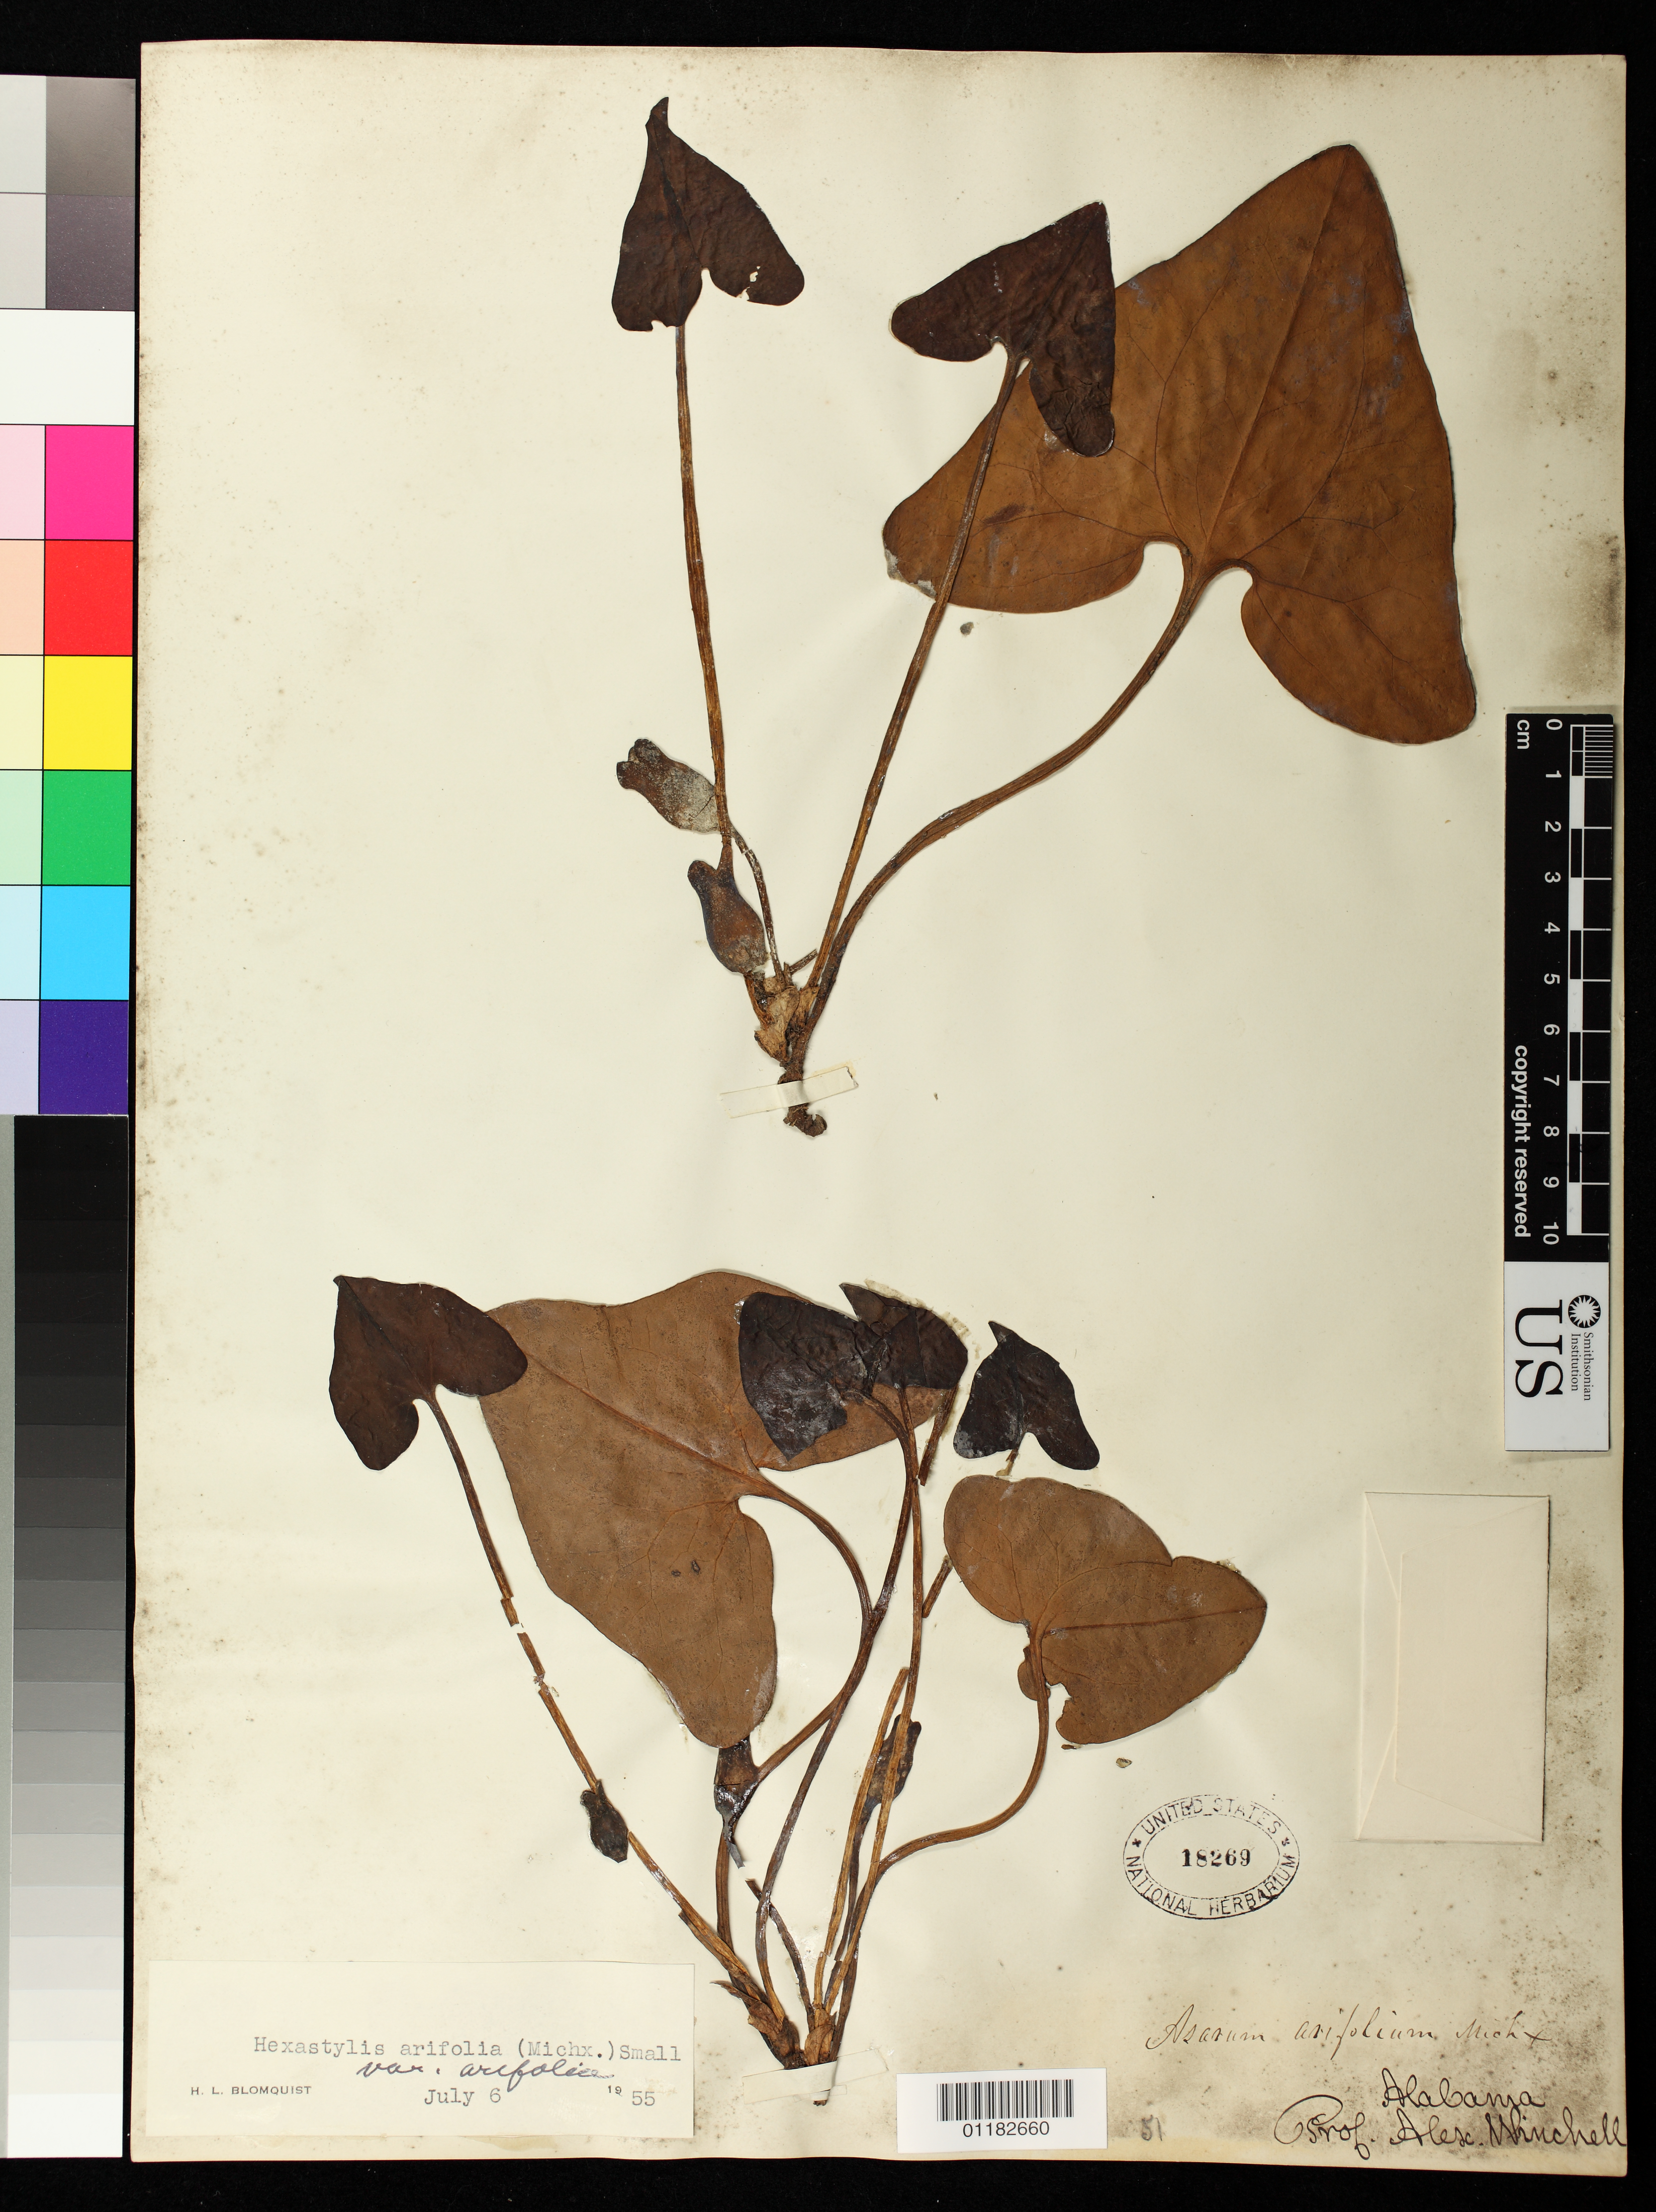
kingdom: Plantae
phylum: Tracheophyta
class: Magnoliopsida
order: Piperales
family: Aristolochiaceae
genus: Hexastylis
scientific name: Hexastylis arifolia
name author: (Michx.) Small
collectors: A. Mitchell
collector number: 51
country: United States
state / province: Alabama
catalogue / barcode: US 18269